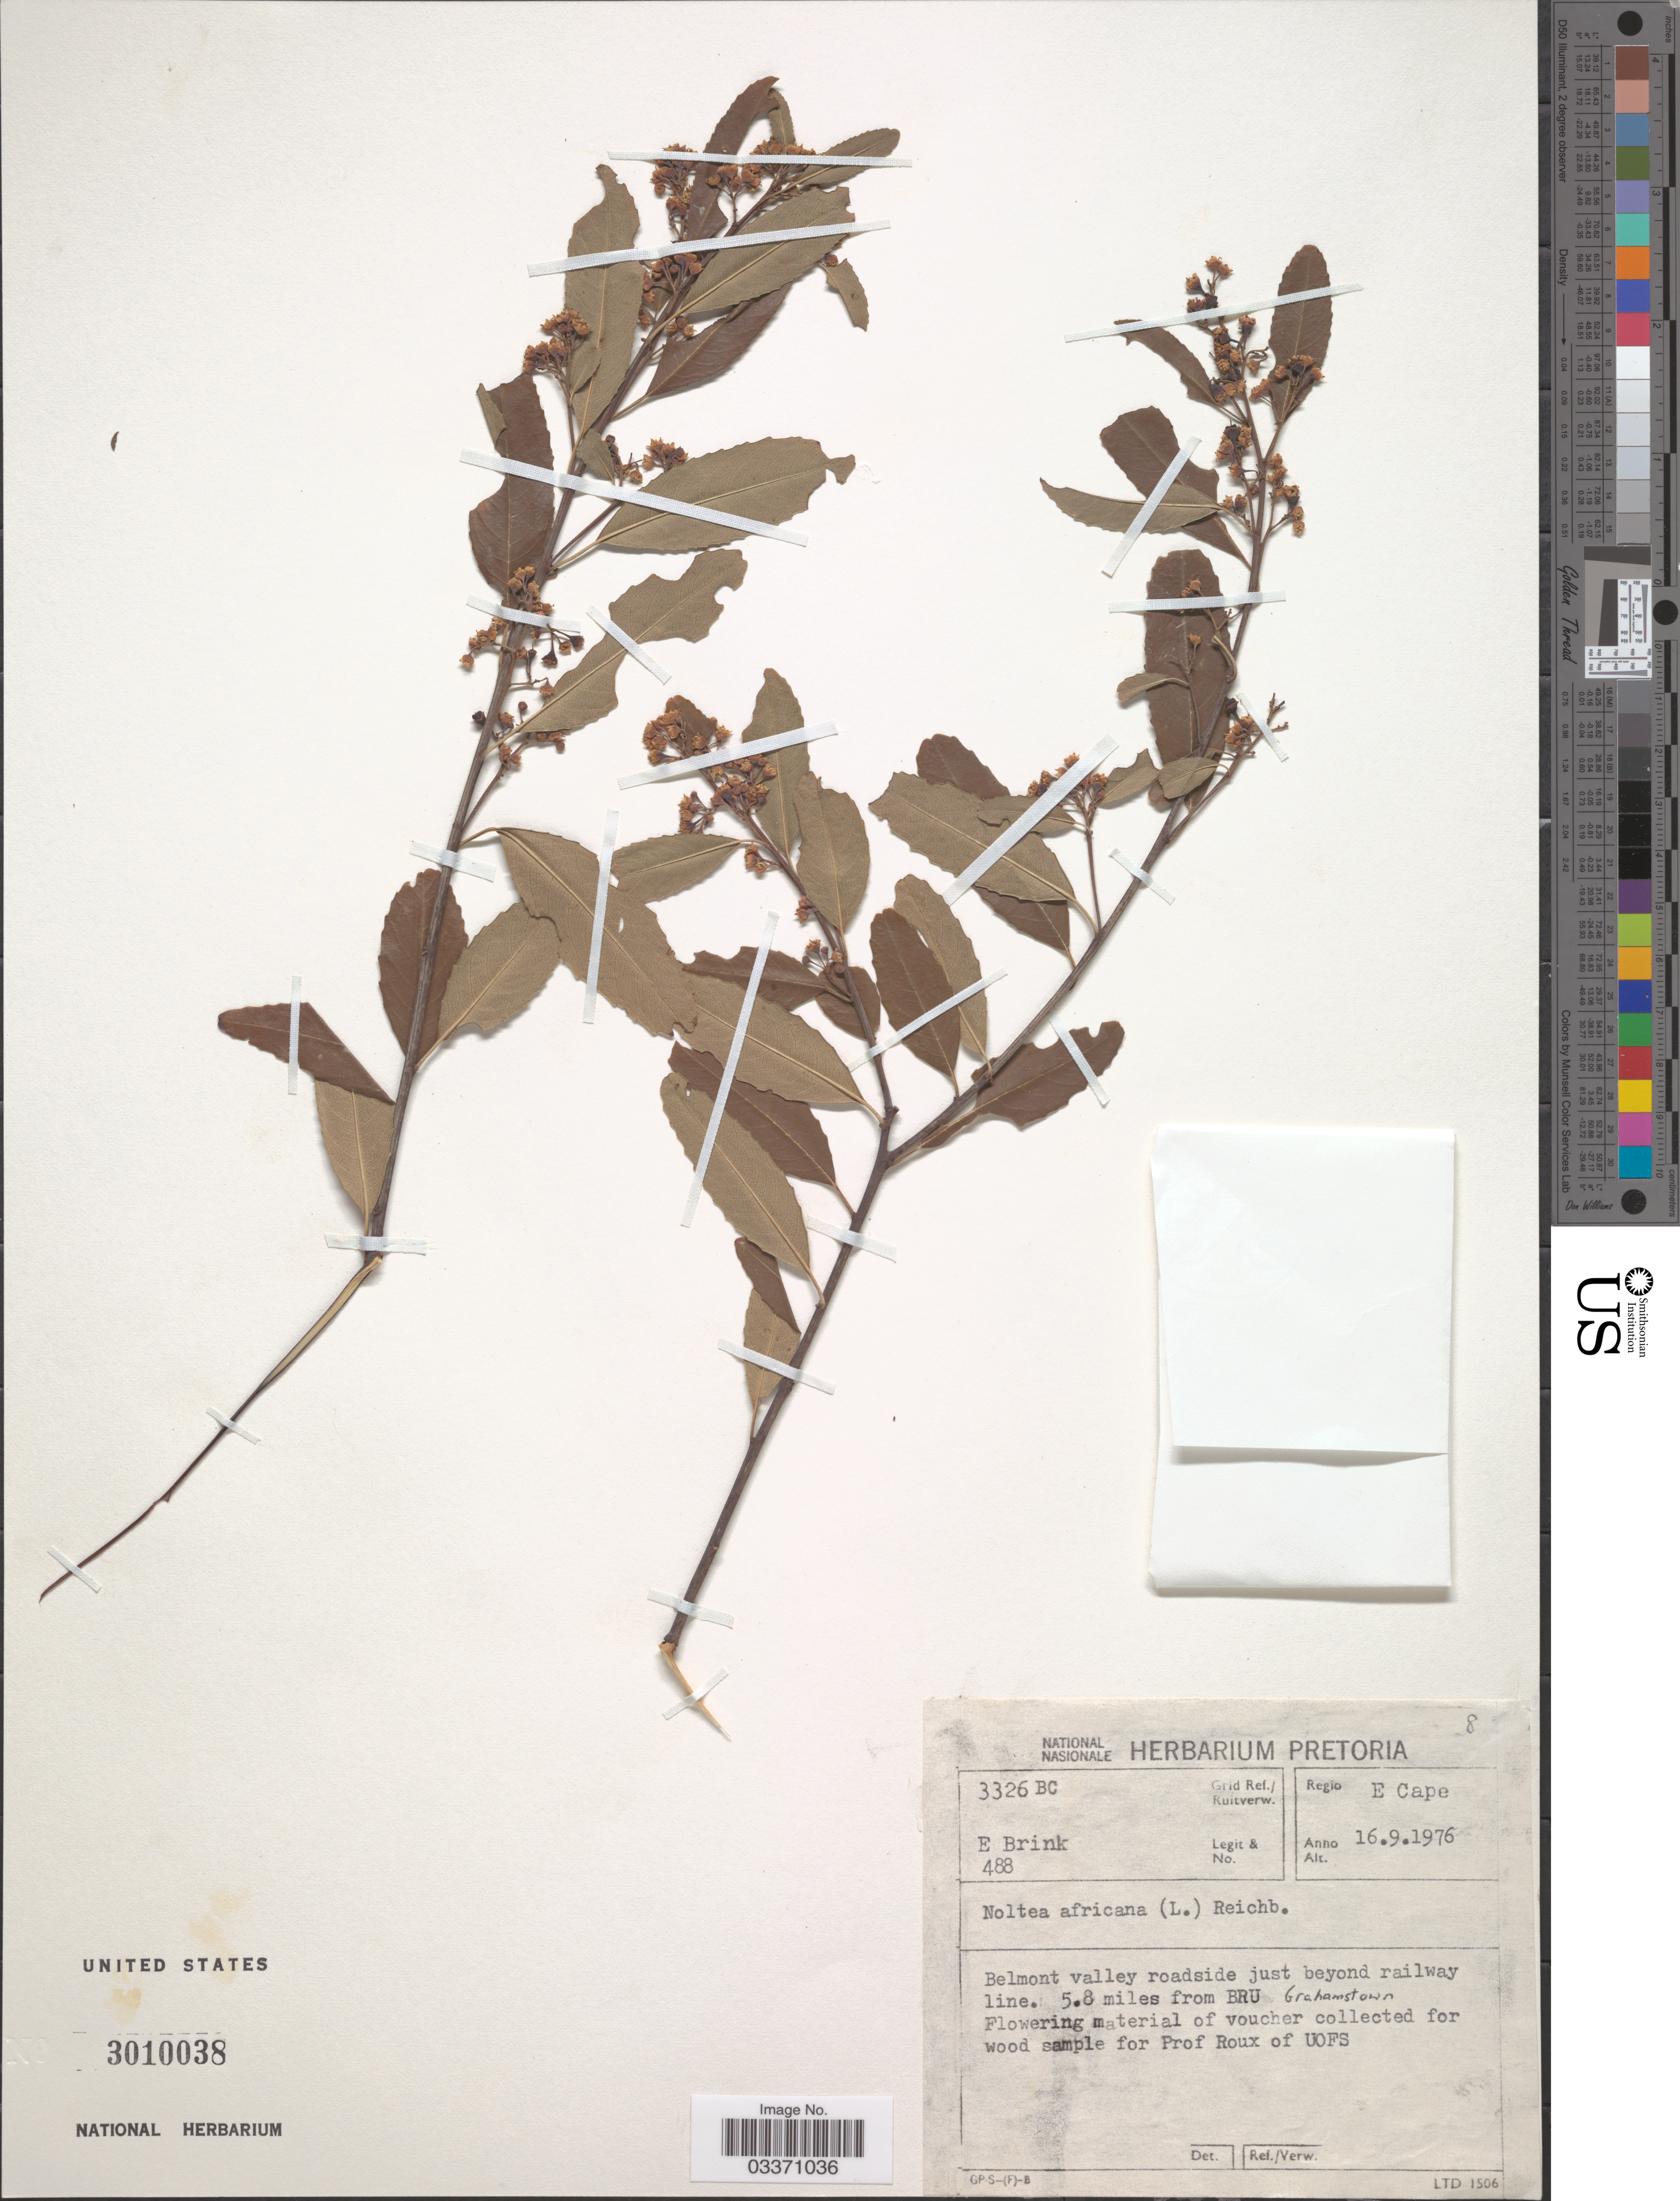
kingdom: Plantae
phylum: Tracheophyta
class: Magnoliopsida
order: Rosales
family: Rhamnaceae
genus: Noltea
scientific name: Noltea africana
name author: (L.) Endl.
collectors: E. Brink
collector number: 488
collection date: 1976-09-16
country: South Africa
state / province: Eastern Cape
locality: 3326BC Grid Ref./ Ruitverw. Regio E Cape. Belmont valley roadside just beyond railway line. 5.8 miles from BRU Grahamstown.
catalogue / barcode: US 3010038